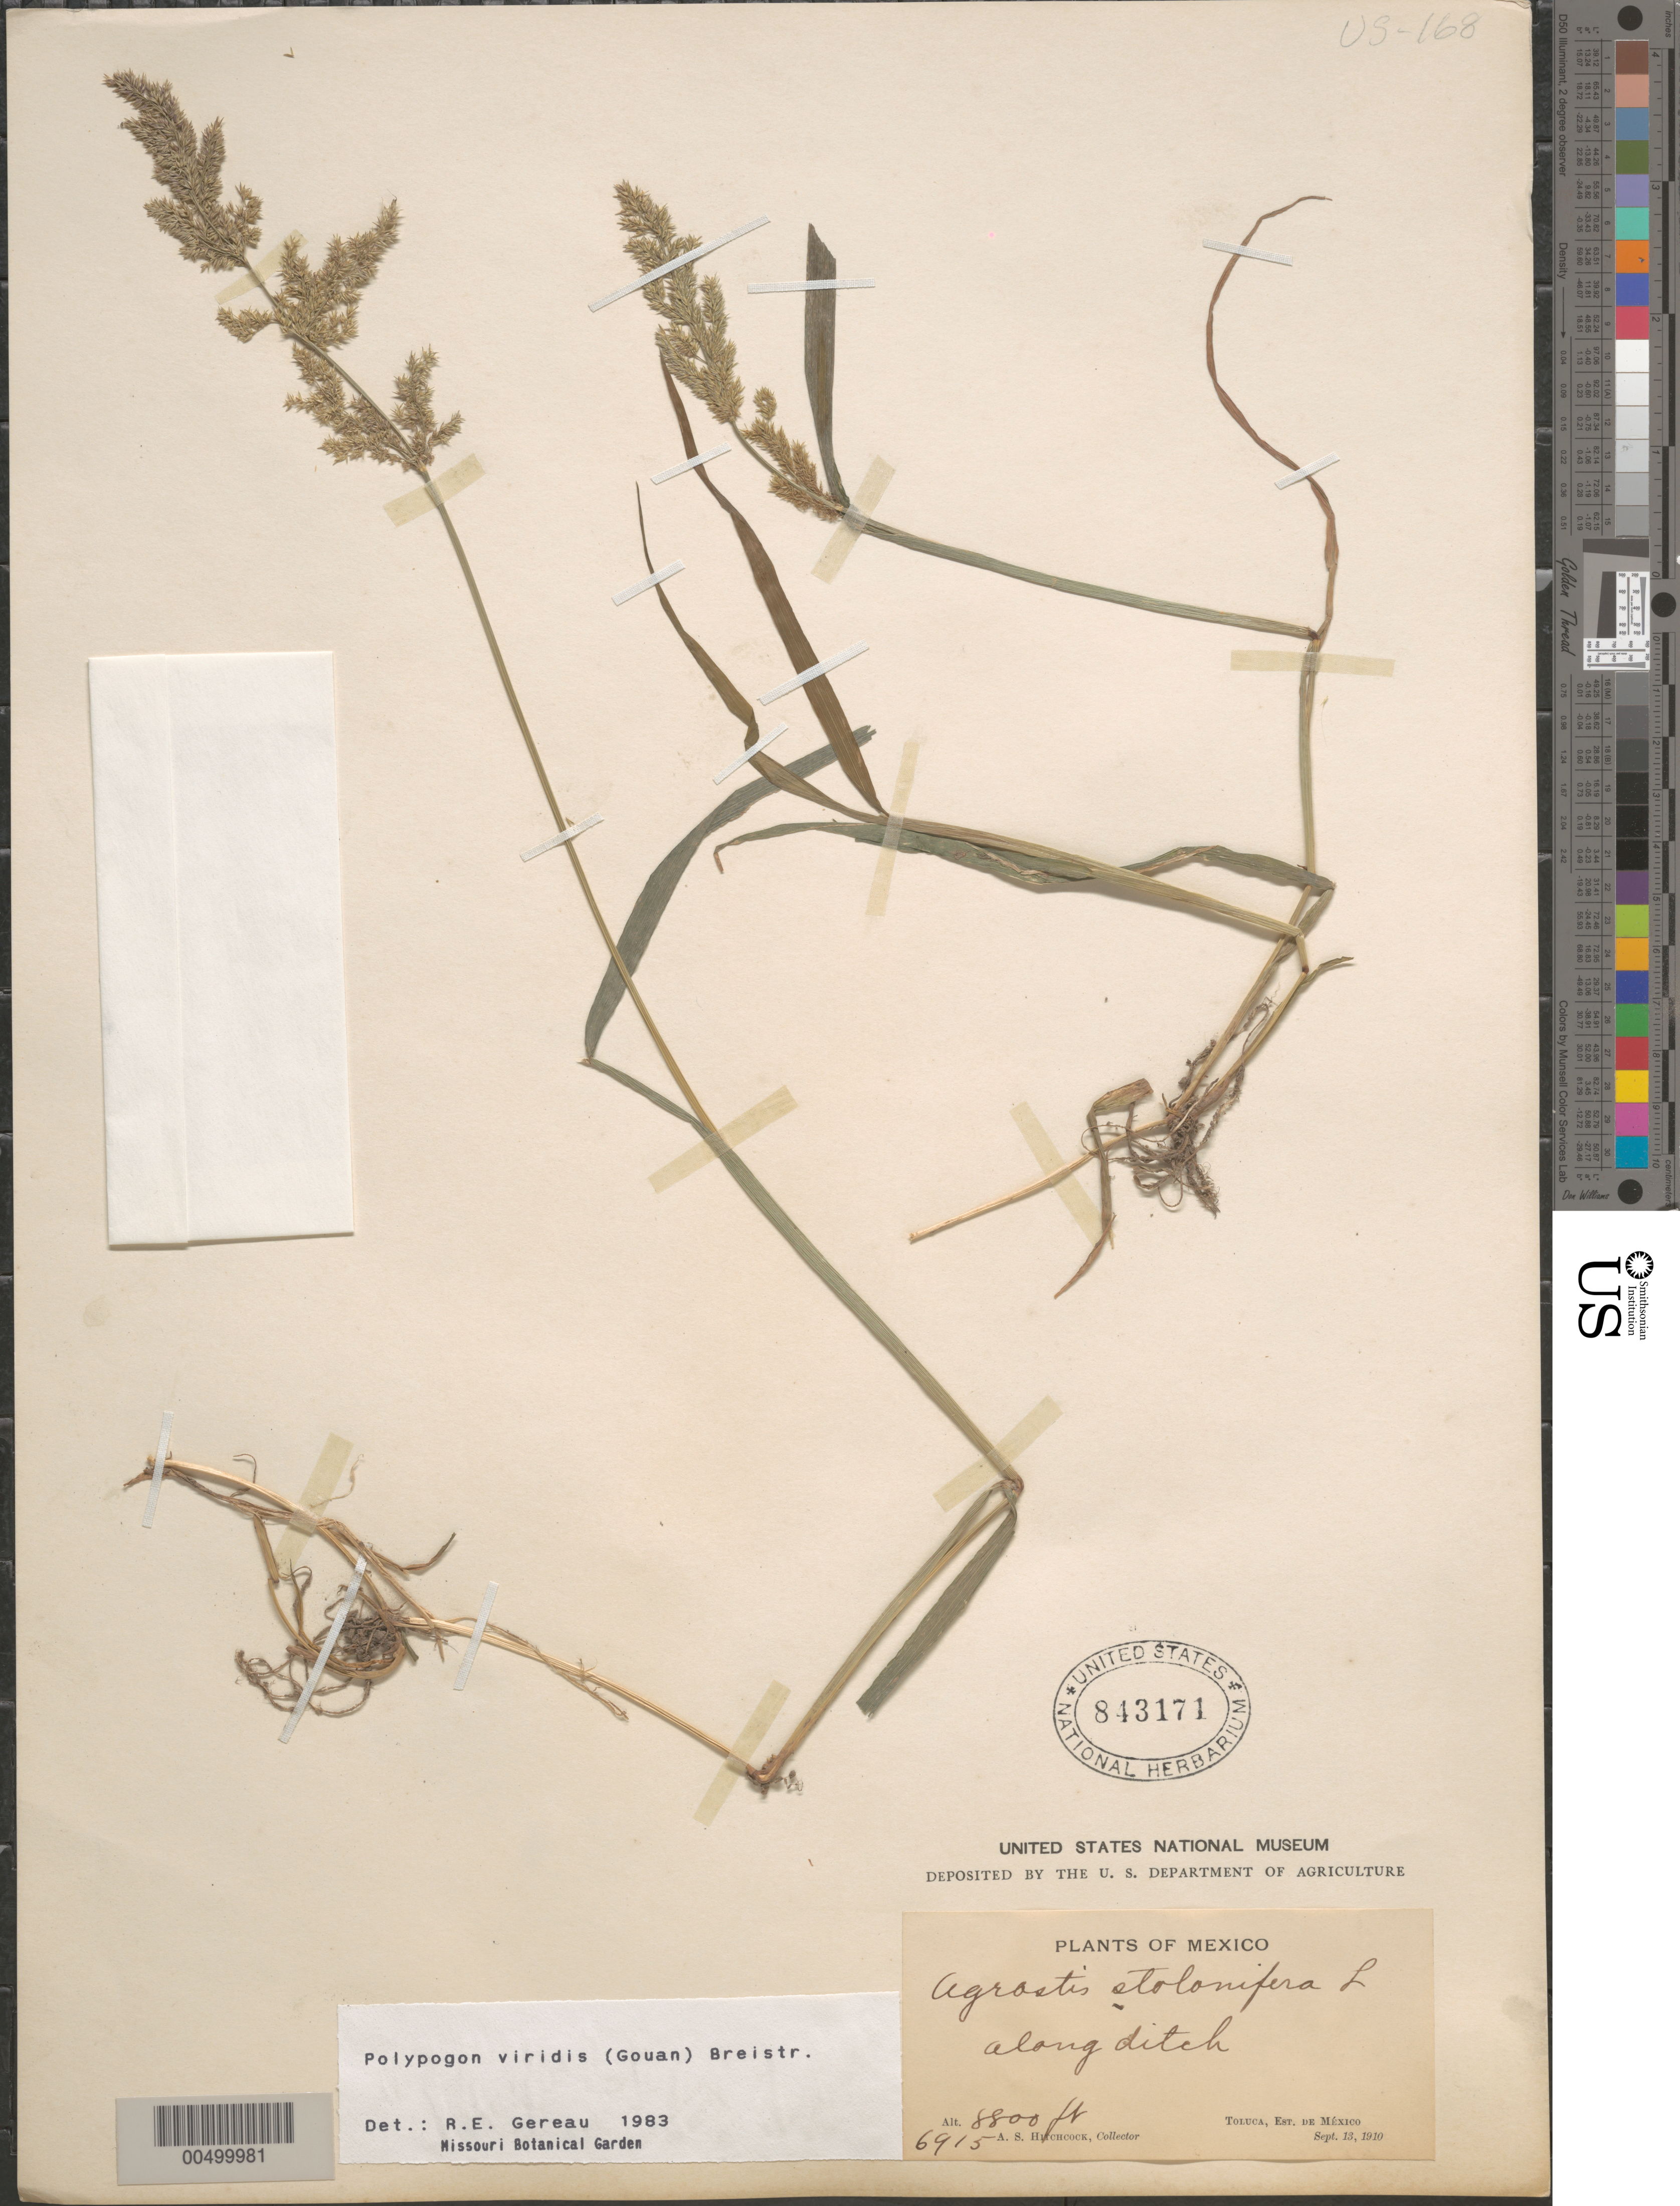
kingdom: Plantae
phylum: Tracheophyta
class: Liliopsida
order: Poales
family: Poaceae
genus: Polypogon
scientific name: Polypogon viridis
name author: (Gouan) Breistroffer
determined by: Gereau, R. E.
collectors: A. S. Hitchcock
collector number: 6915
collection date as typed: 13 Sep 1910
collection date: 1910-09-13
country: Mexico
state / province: México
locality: Toluca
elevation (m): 2682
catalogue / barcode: US 843171